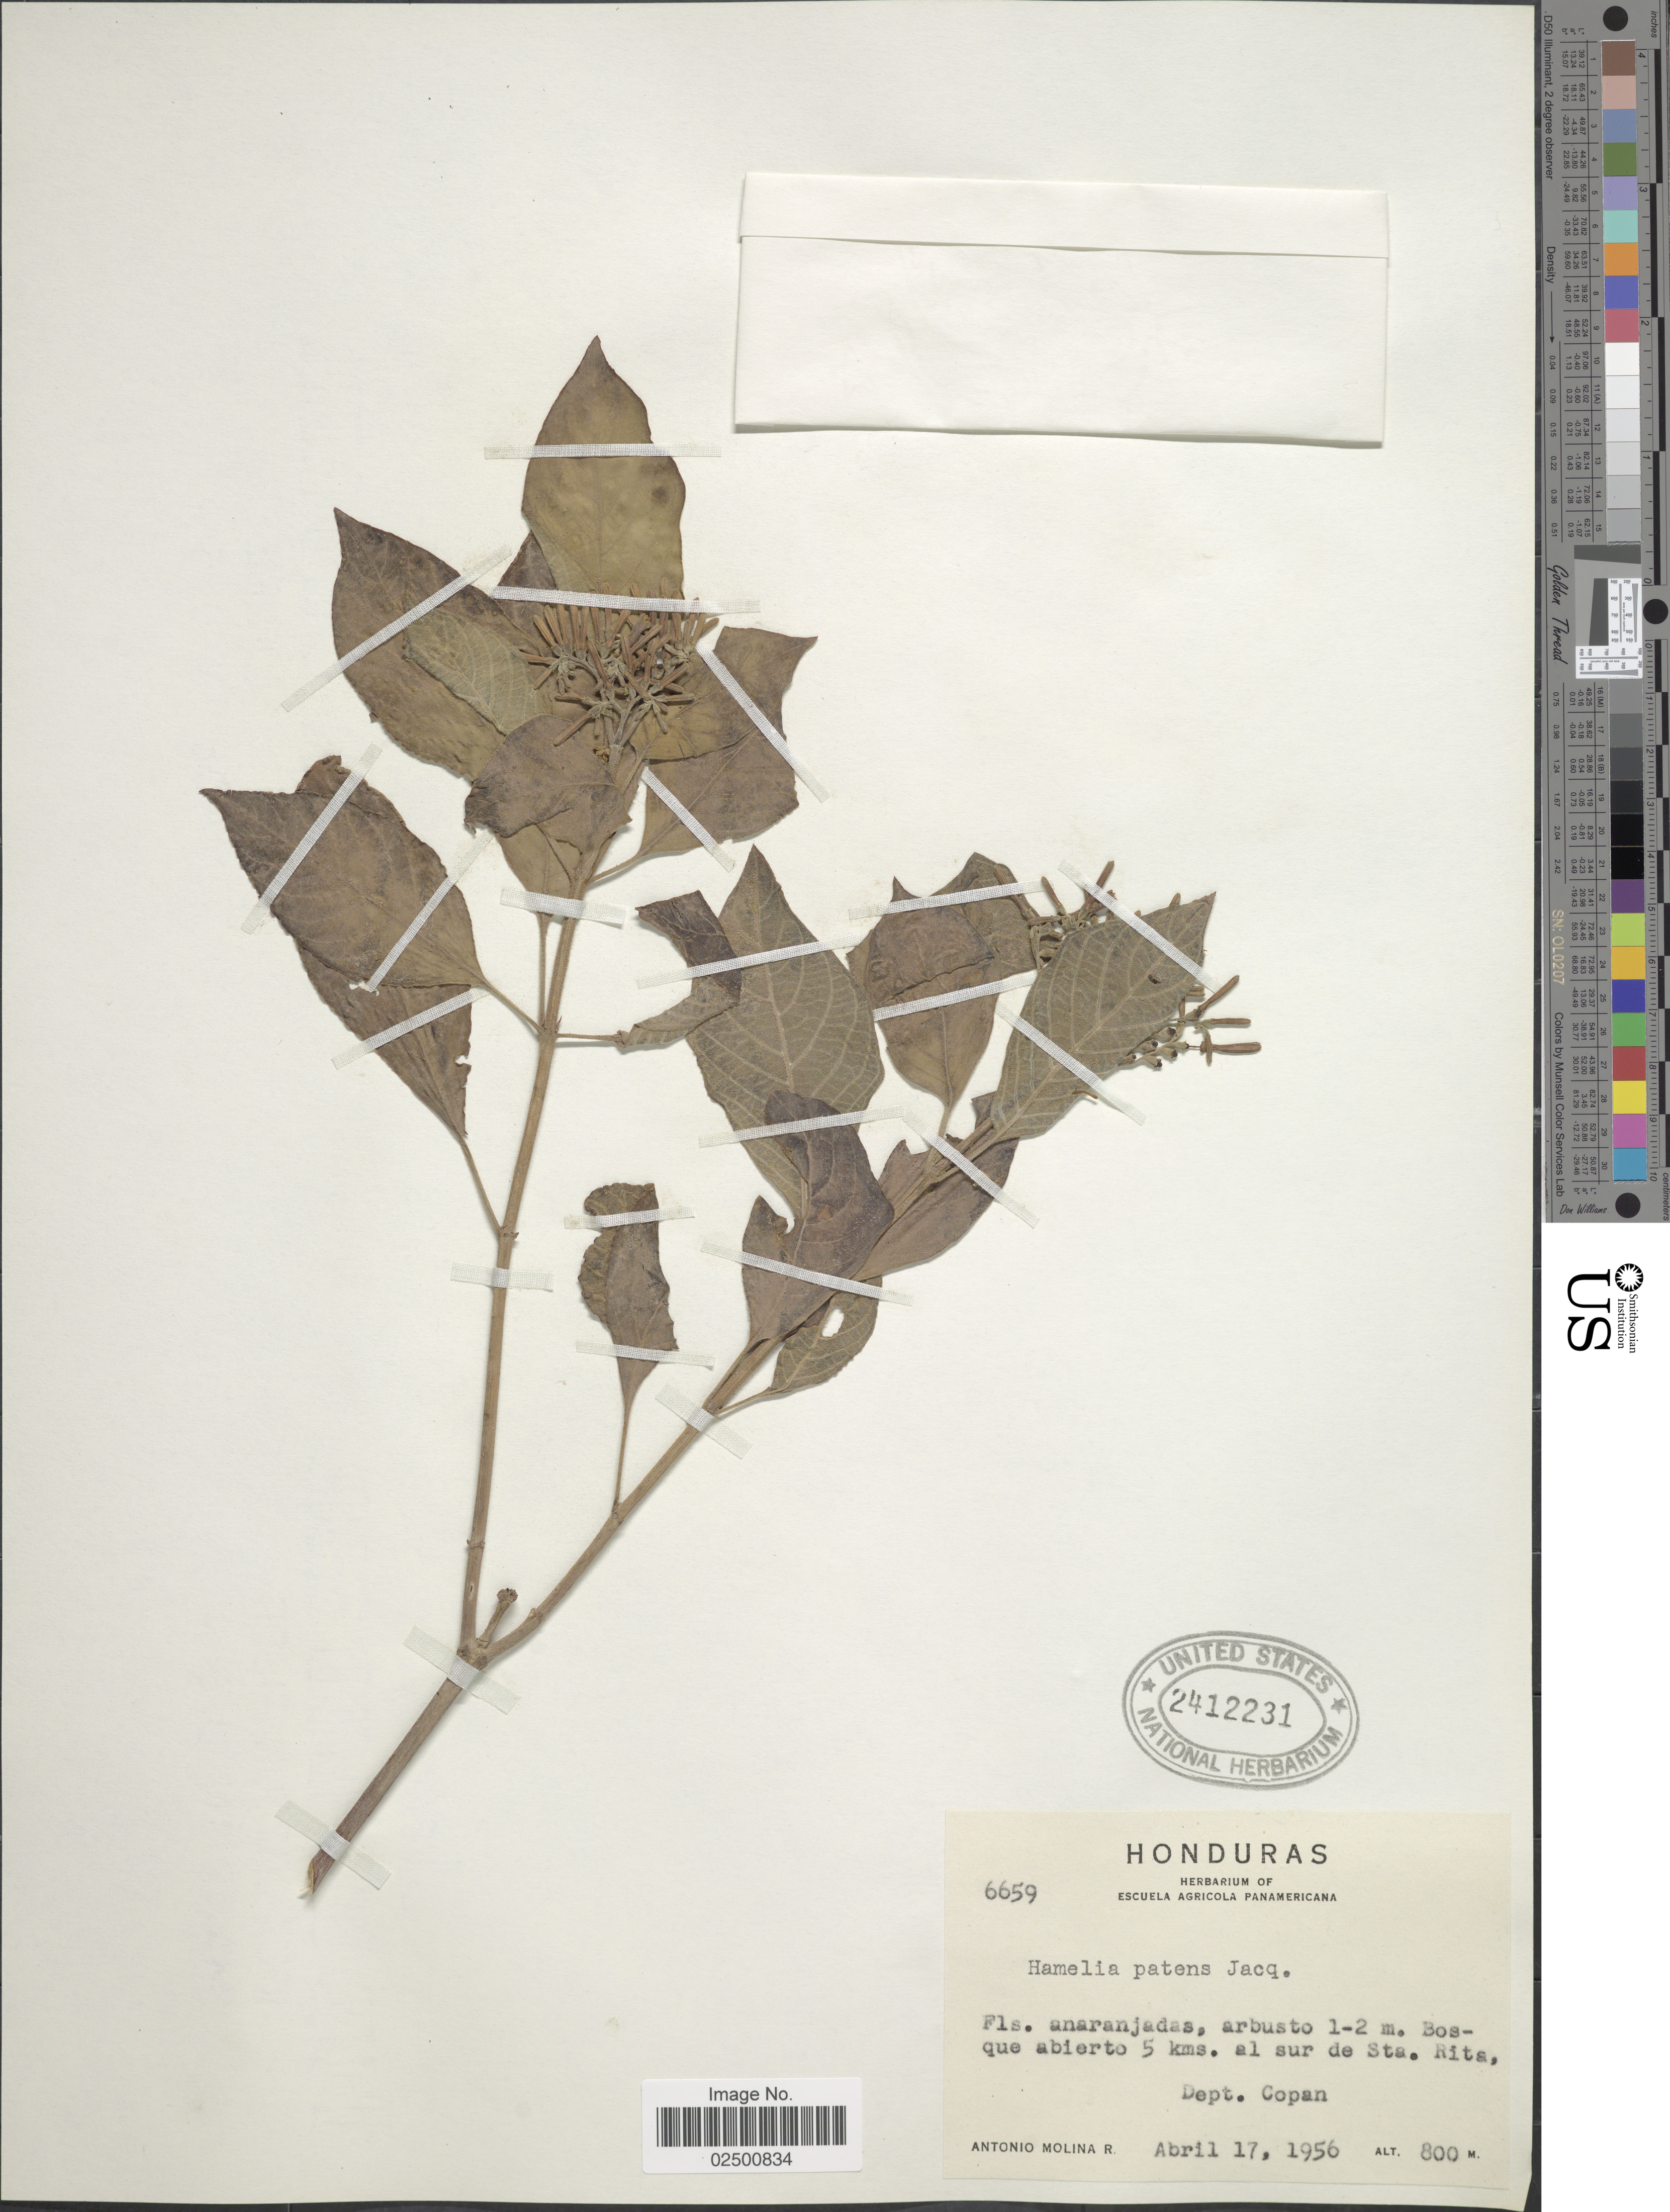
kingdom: Plantae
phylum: Tracheophyta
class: Magnoliopsida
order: Gentianales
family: Rubiaceae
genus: Hamelia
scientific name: Hamelia patens var. patens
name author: Jacq.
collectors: A. Molina R.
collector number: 6659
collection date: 1956-04-17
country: Honduras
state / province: Copán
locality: Bosque abierto 5 kms. al sur de Sta. Rita, Dept. Copan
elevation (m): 800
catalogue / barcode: US 2412231